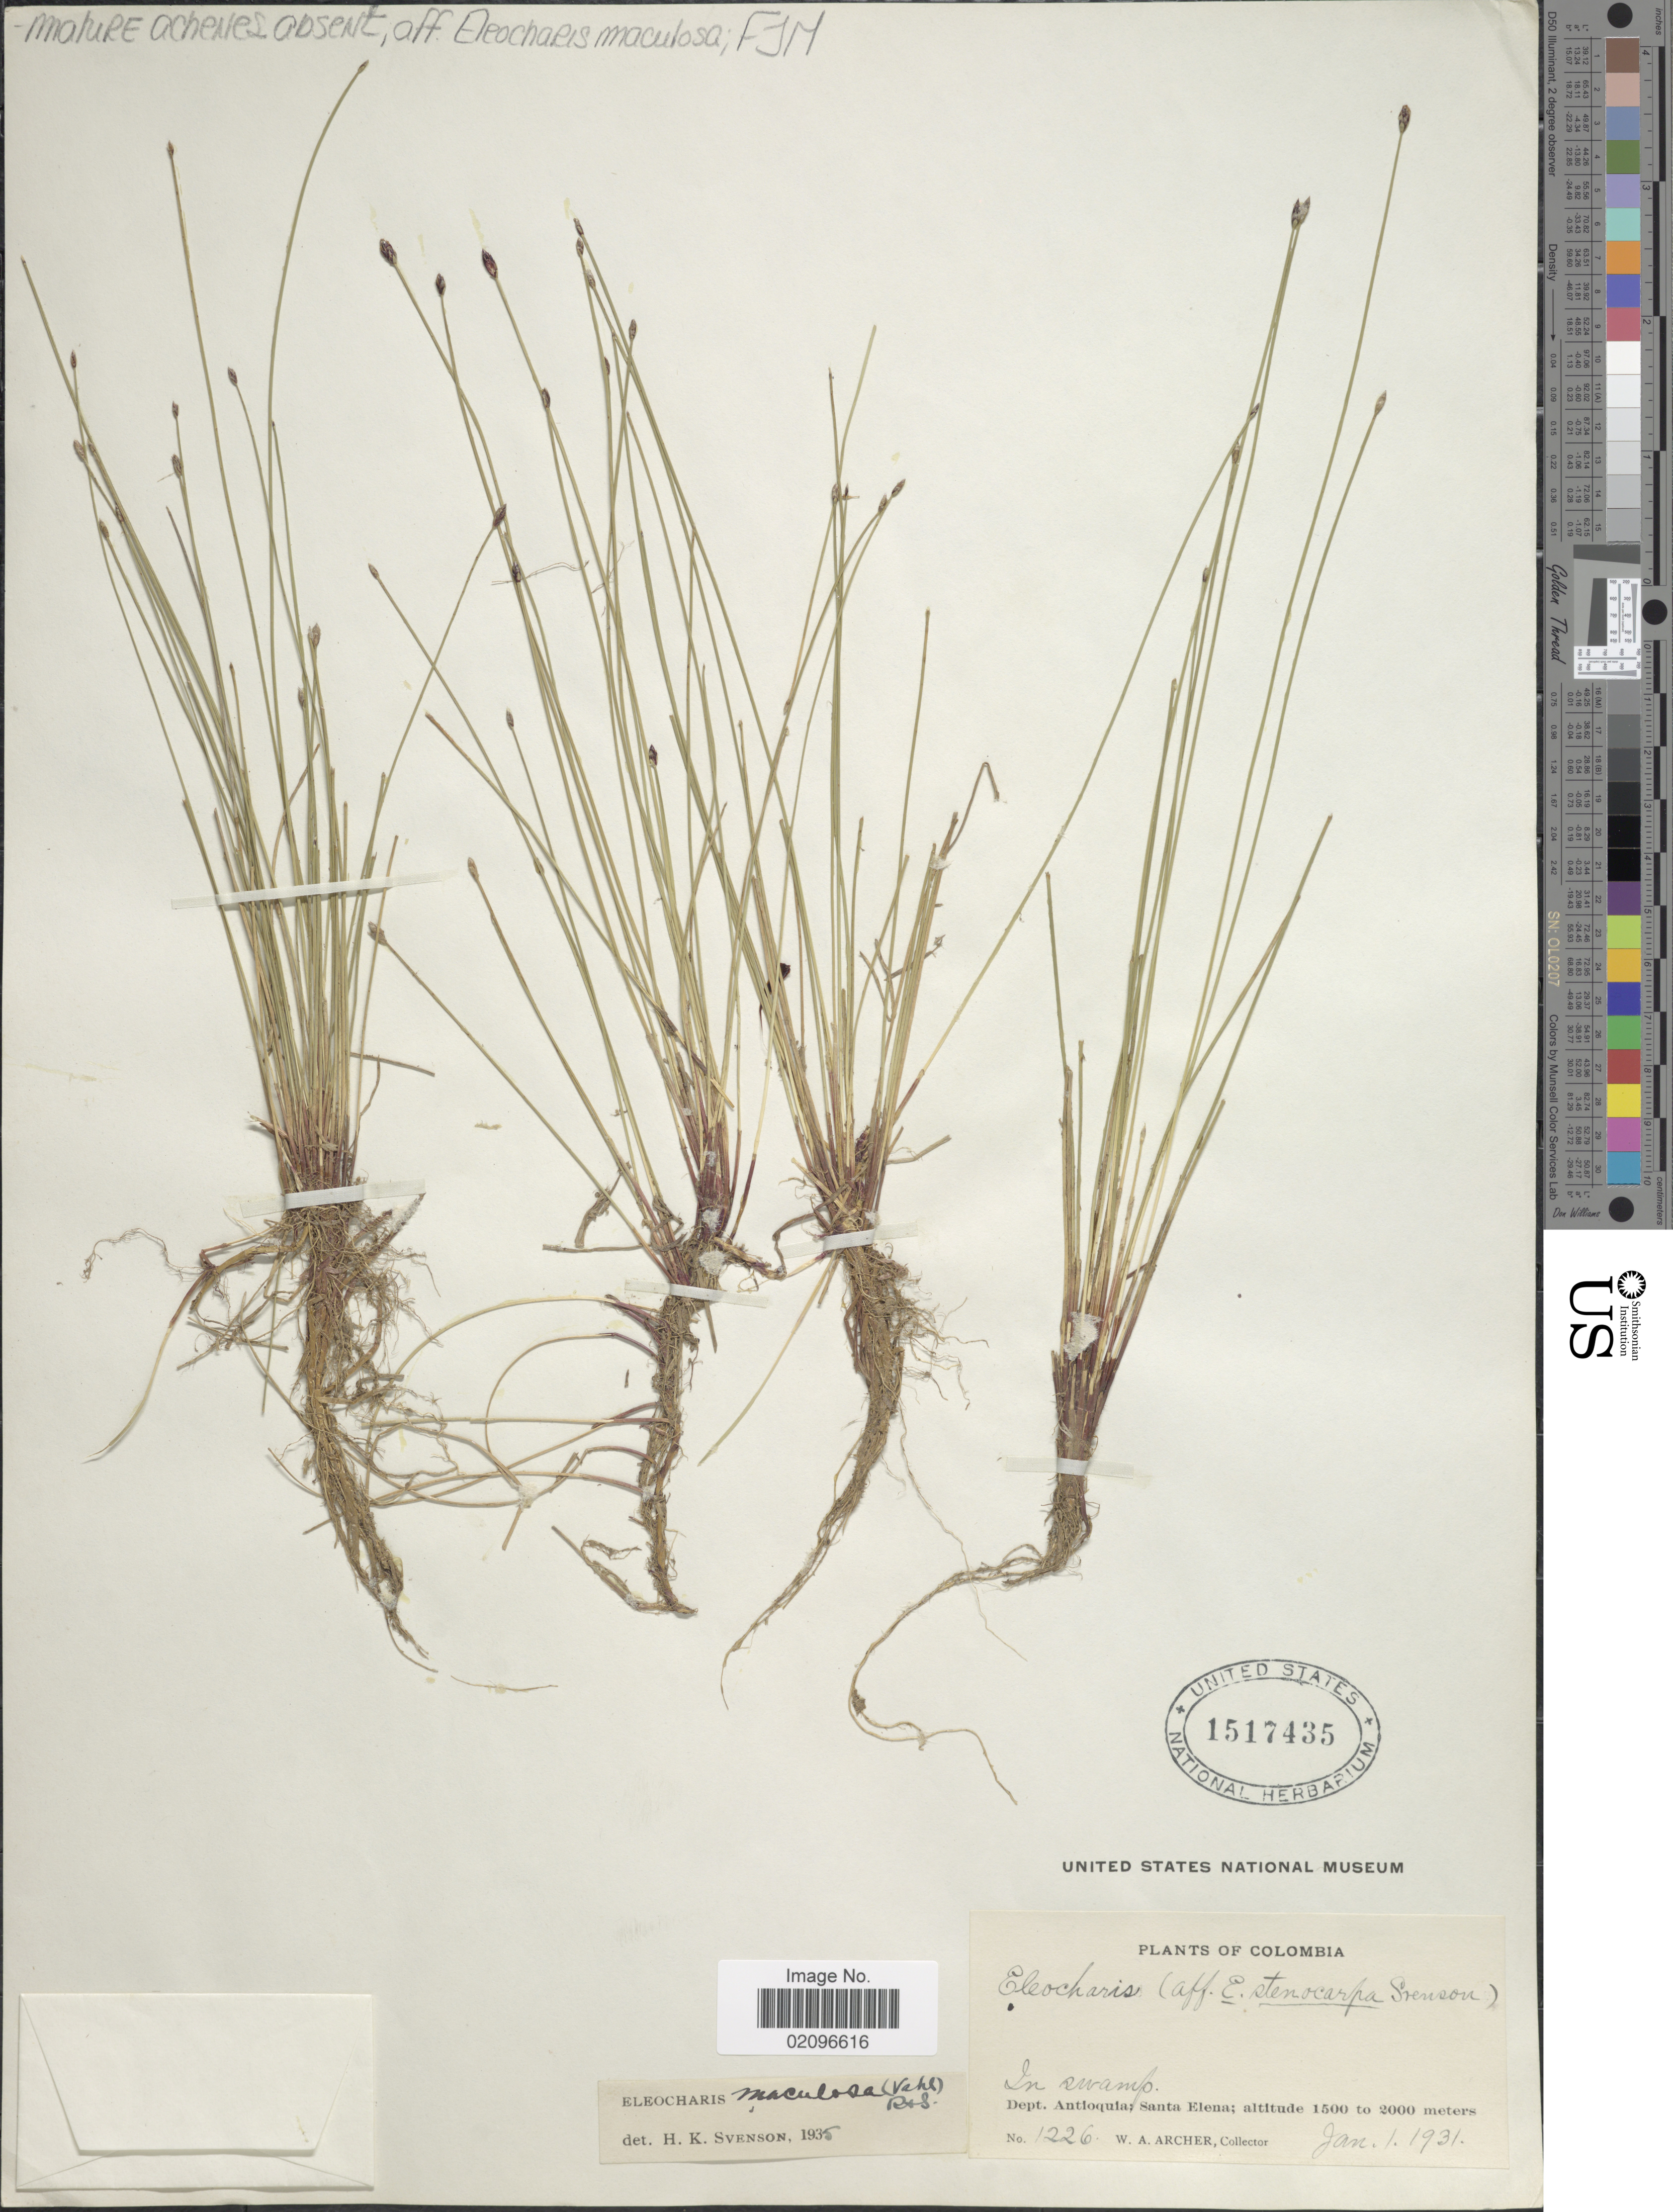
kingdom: Plantae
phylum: Tracheophyta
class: Liliopsida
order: Poales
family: Cyperaceae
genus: Eleocharis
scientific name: Eleocharis maculosa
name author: (Vahl) Roem. & Schult.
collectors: W. A. Archer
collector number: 1226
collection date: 1931-01-01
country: Colombia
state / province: Antioquia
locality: In swamp, Dept. Antioquia: Santa Elena.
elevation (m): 1500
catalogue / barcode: US 1517435